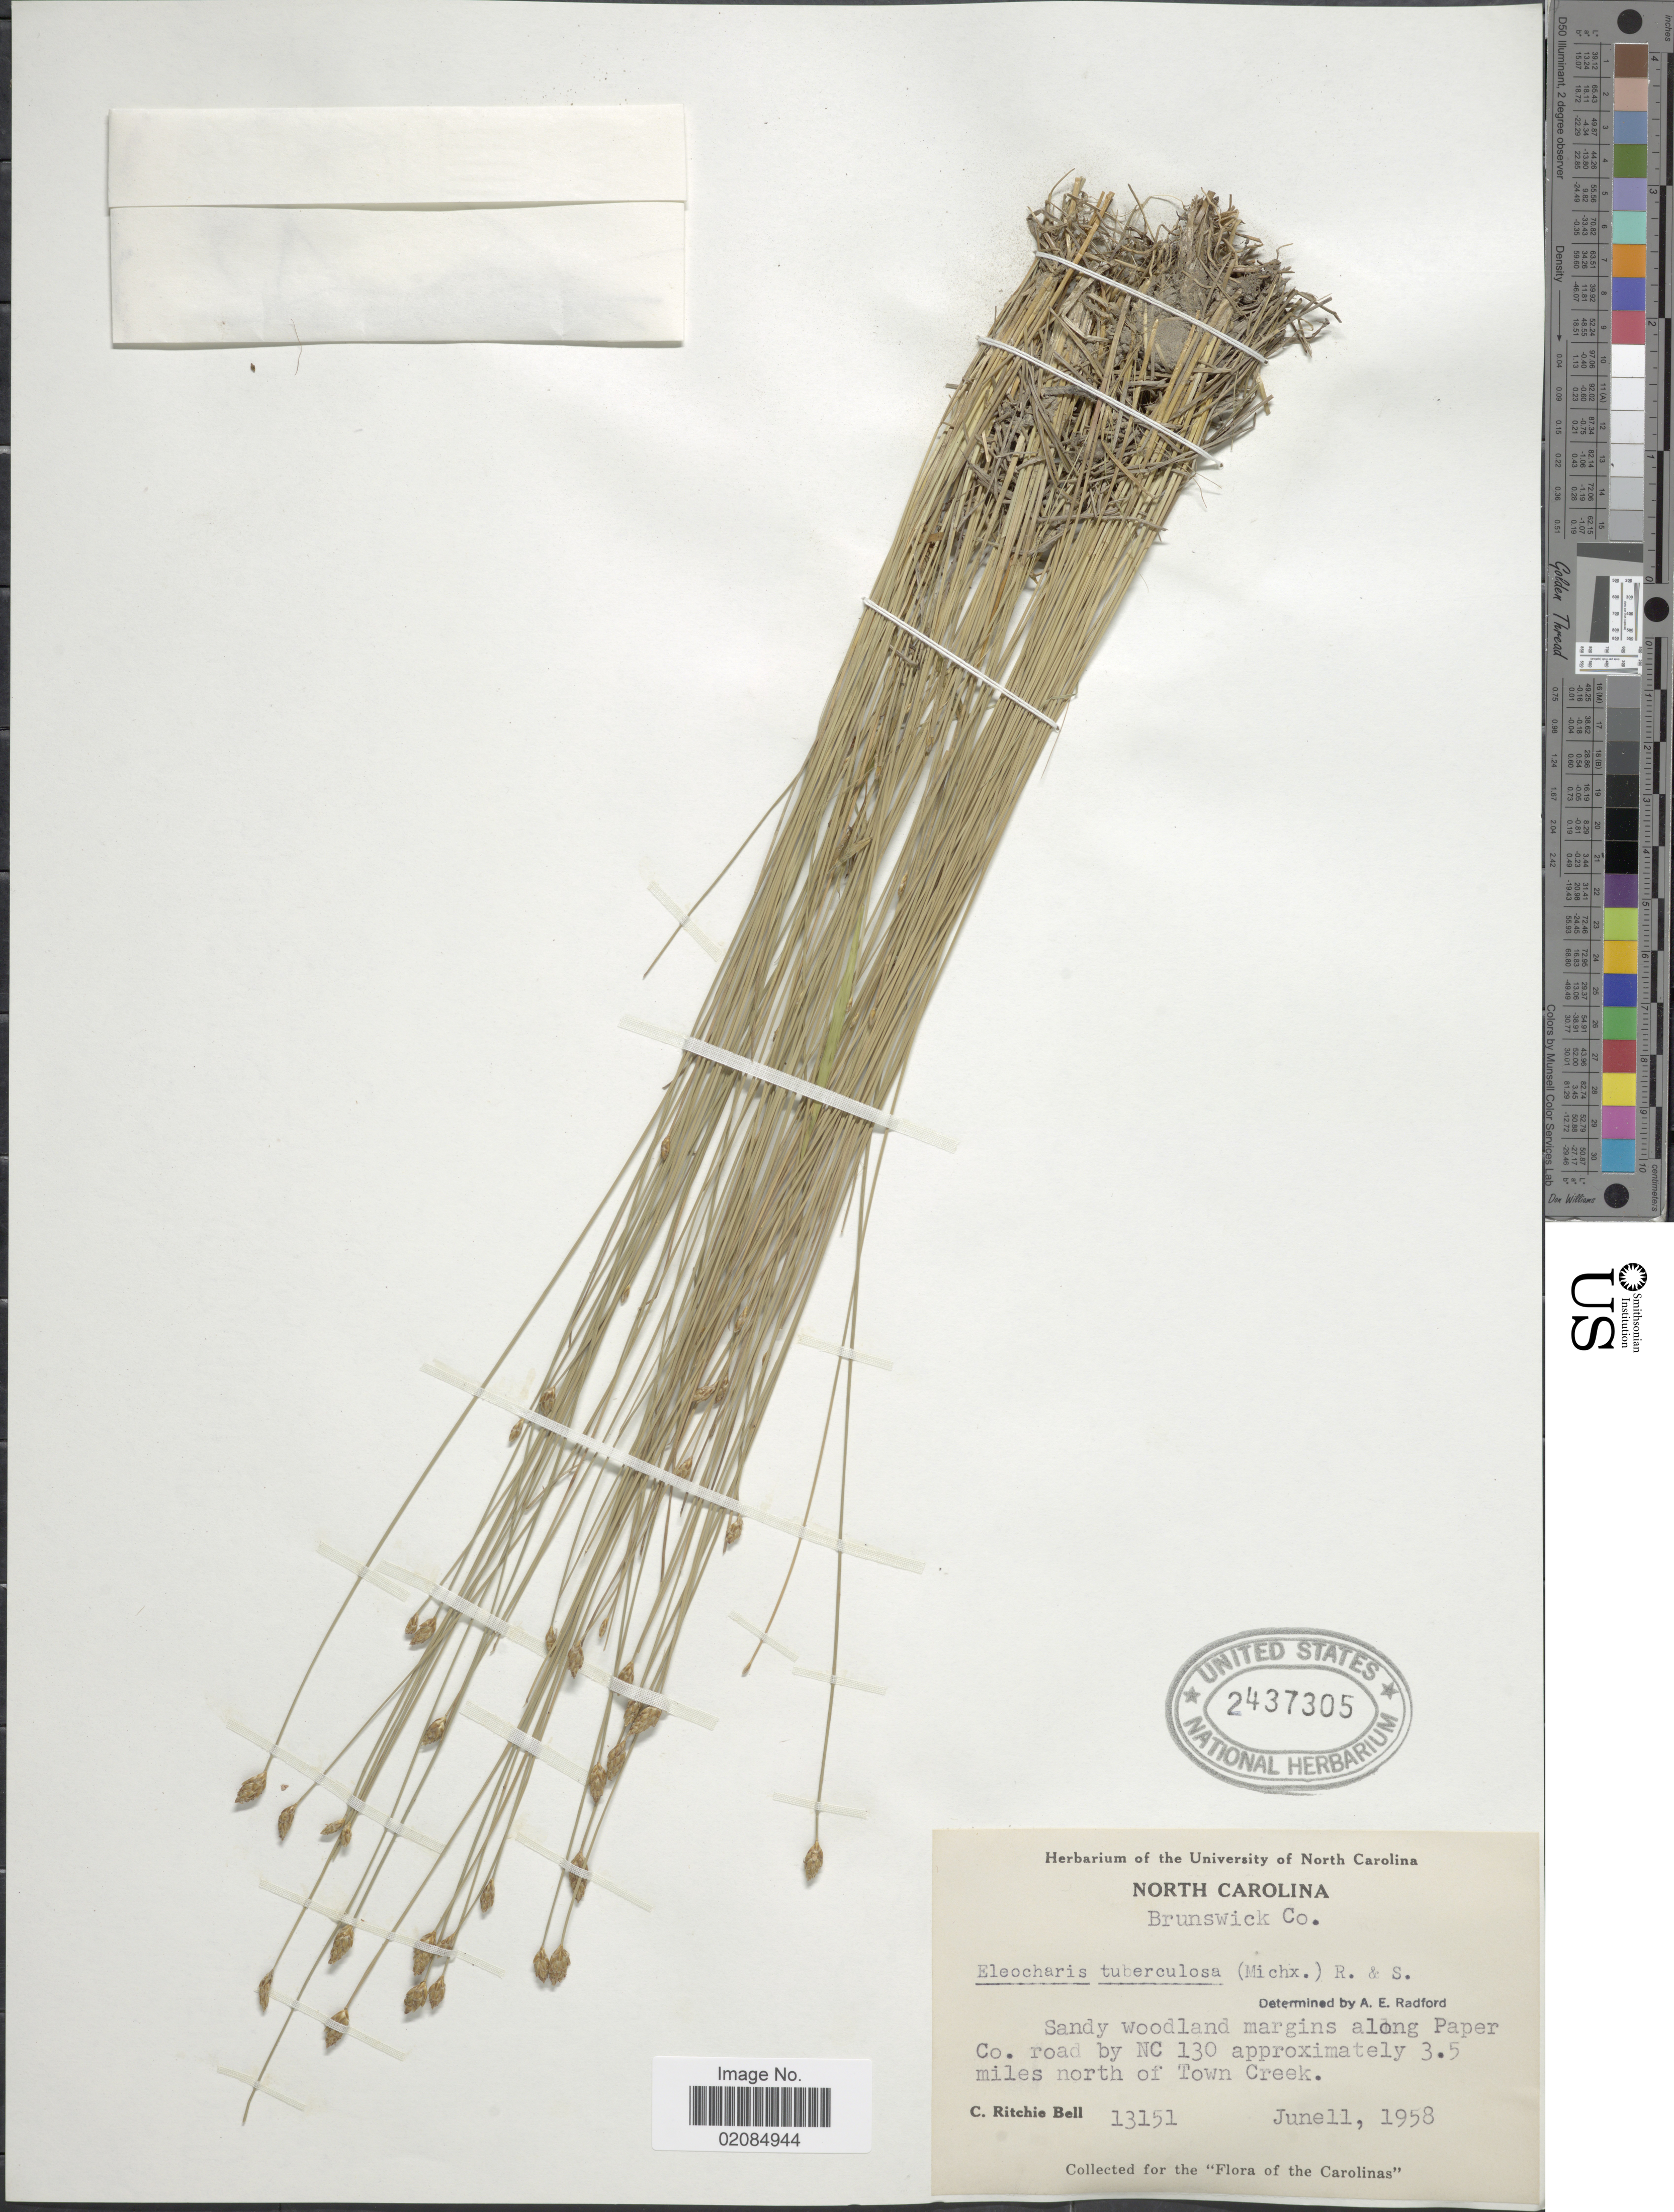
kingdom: Plantae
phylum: Tracheophyta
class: Liliopsida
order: Poales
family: Cyperaceae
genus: Eleocharis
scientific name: Eleocharis tuberculosa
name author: (Michx.) Roem. & Schult.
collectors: C. R. Bell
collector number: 13151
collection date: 1958-06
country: United States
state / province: North Carolina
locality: Brunswick Co. Sandy woodland margins along Paper Co. road by NC 130 approximately 3.5 miles north of Town Creek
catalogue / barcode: US 2437305